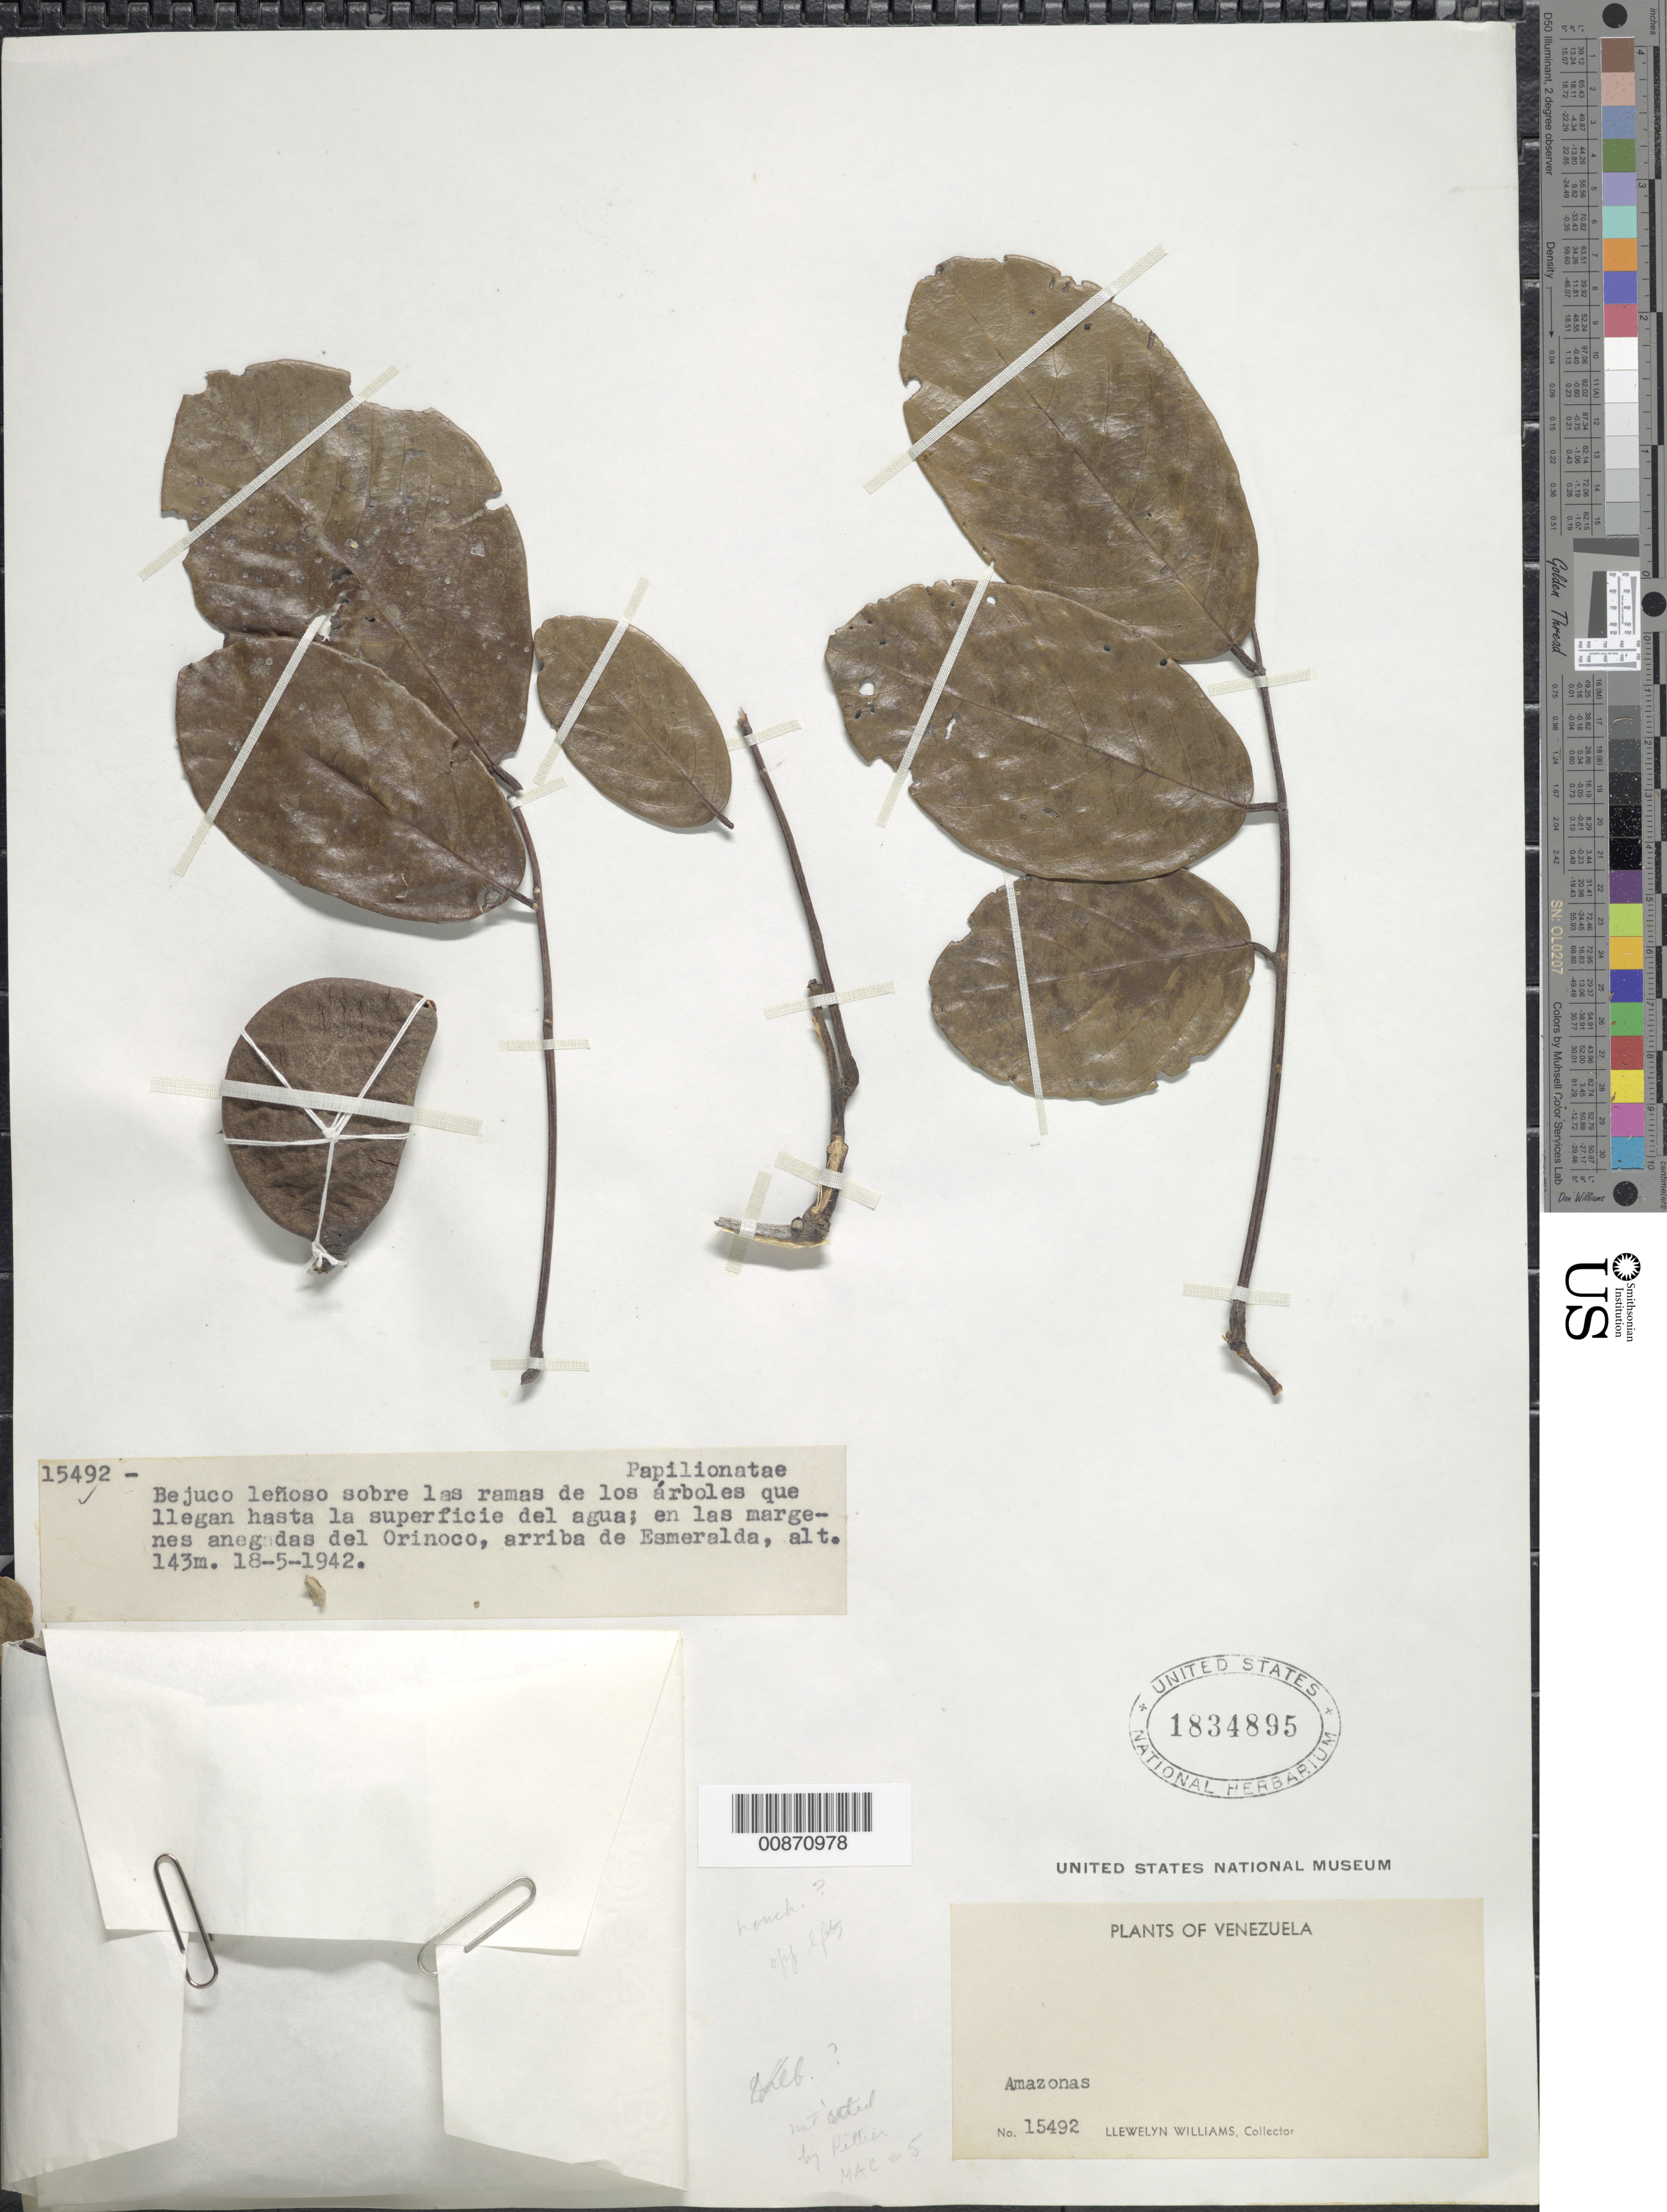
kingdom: Plantae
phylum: Tracheophyta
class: Magnoliopsida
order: Fabales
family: Fabaceae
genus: Lonchocarpus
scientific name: Lonchocarpus sp.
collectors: Ll. Williams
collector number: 15492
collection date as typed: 18-May-42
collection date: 1942-05-18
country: Venezuela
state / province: Amazonas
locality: Esmeralda, Alto Orinoco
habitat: Margenes anegadas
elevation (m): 143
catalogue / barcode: US 1834895